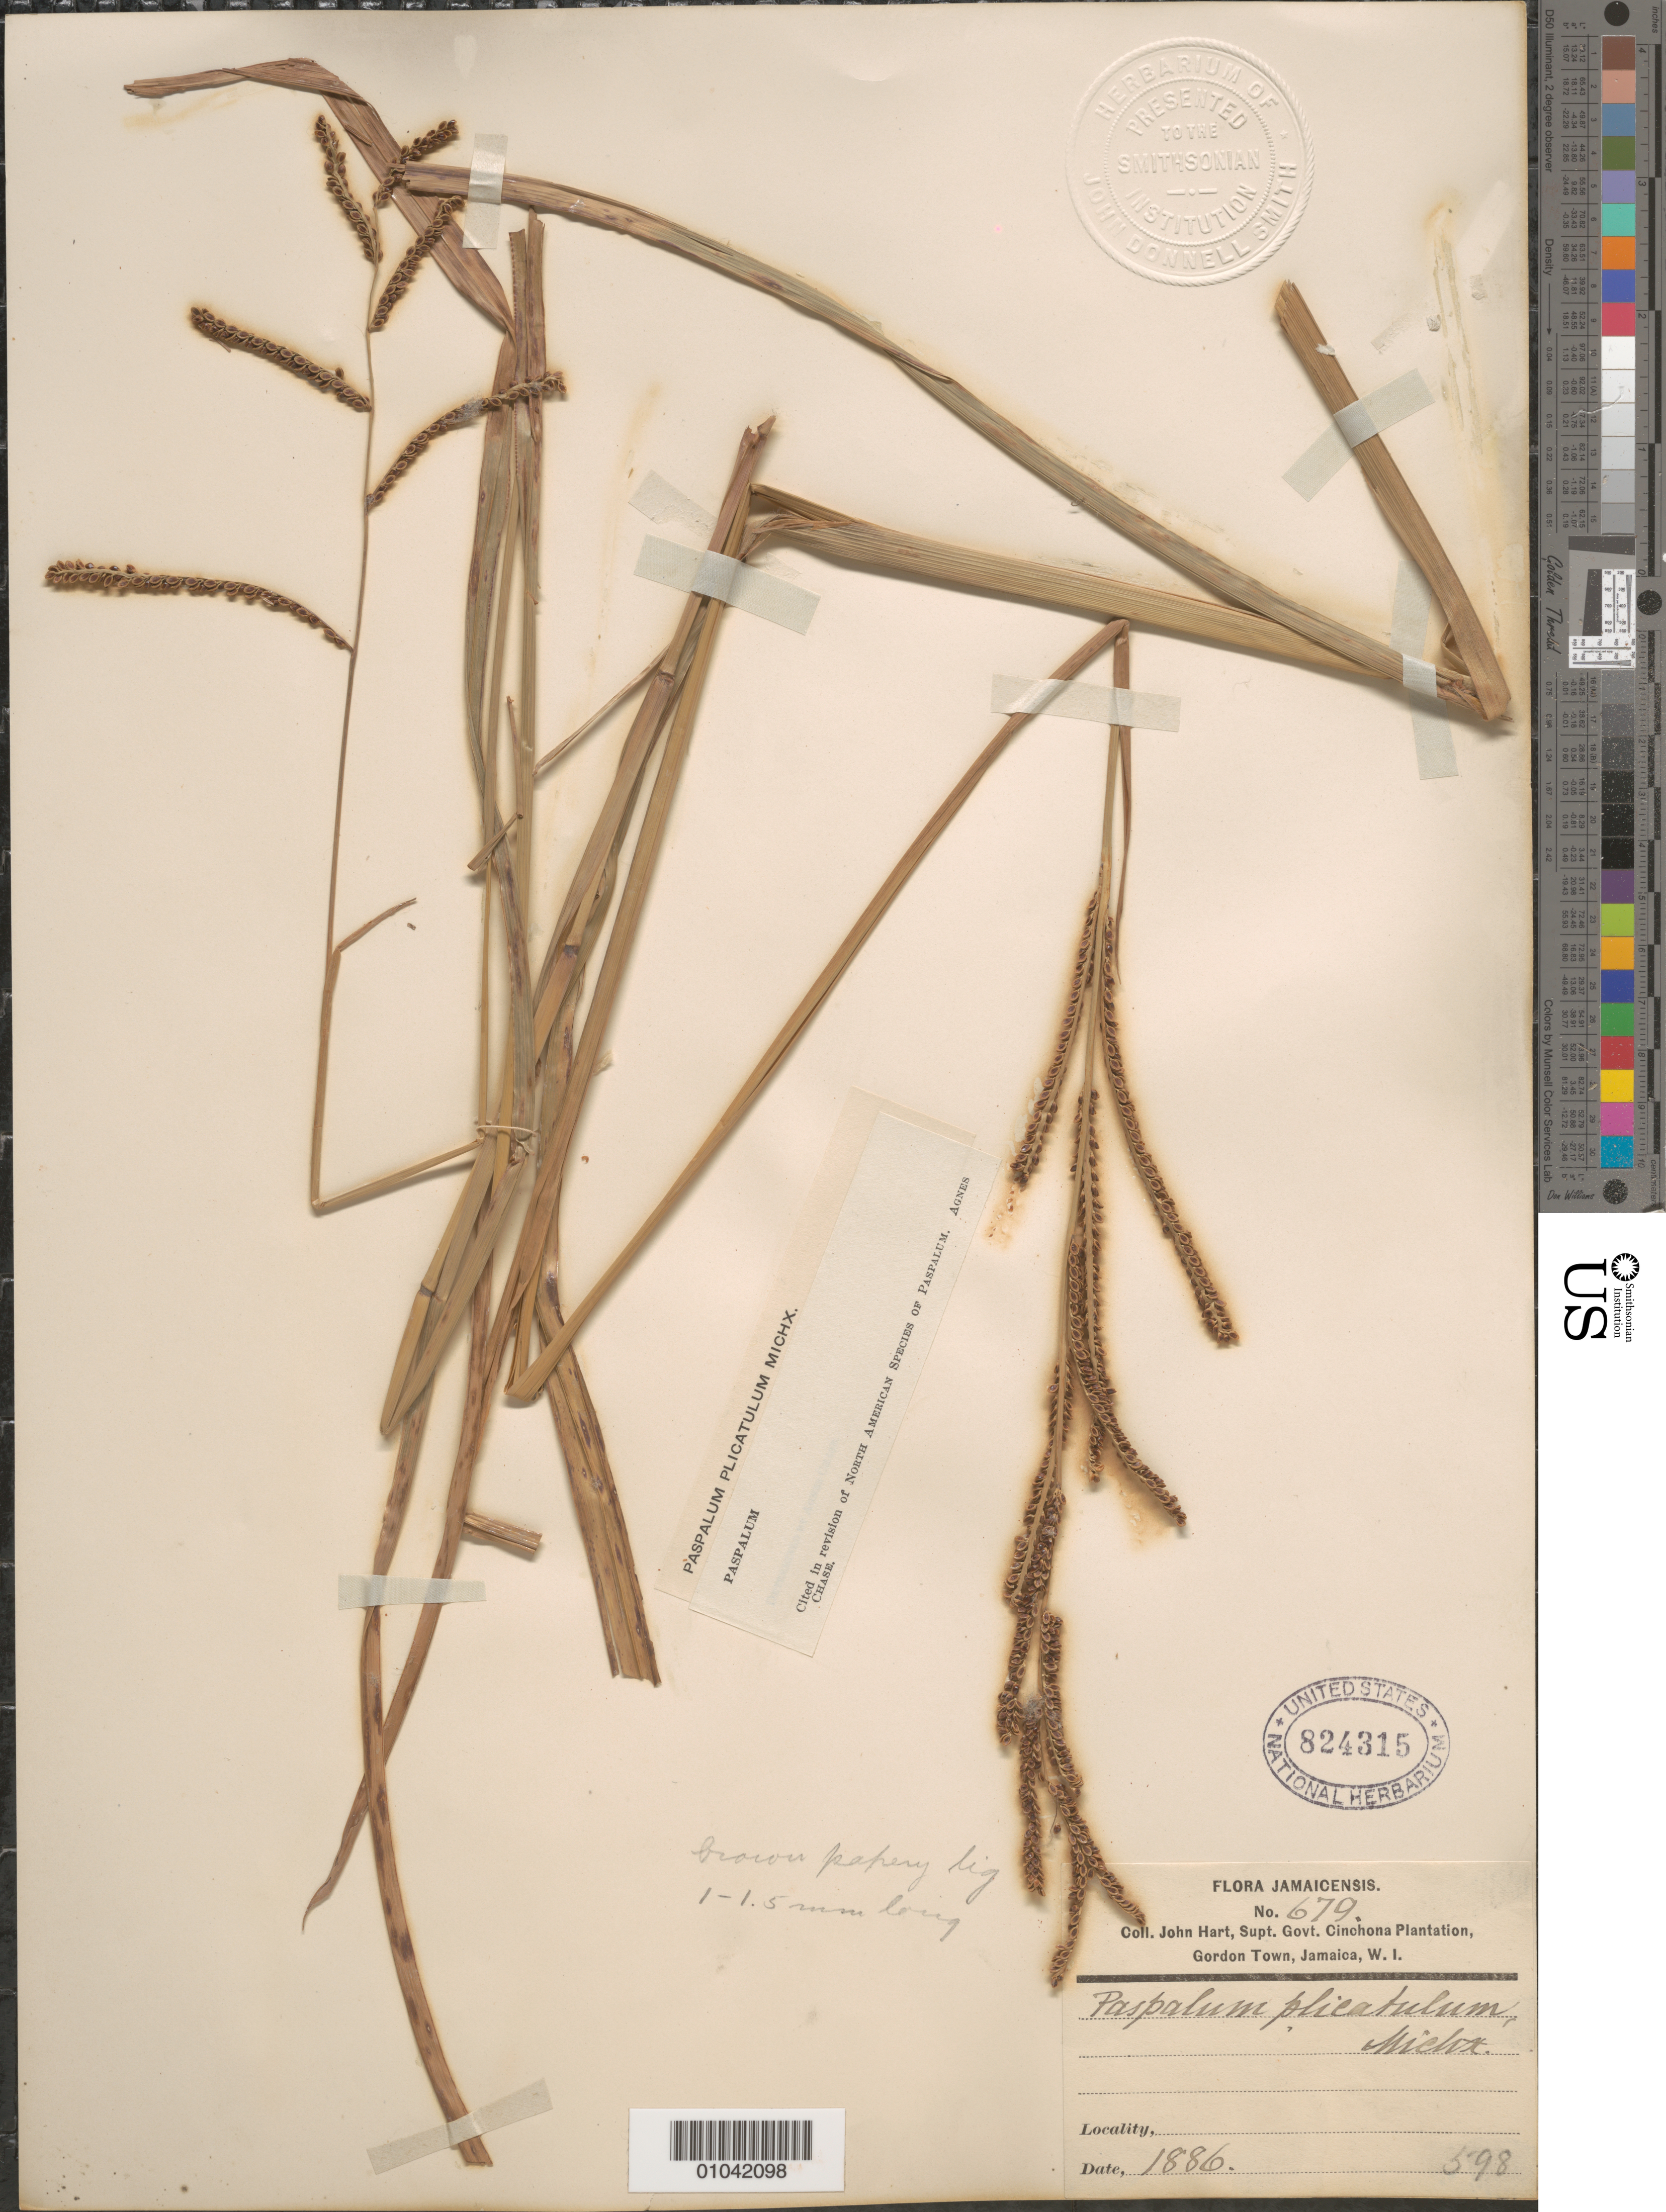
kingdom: Plantae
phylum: Tracheophyta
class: Liliopsida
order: Poales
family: Poaceae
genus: Paspalum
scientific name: Paspalum plicatulum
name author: Michx.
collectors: J. Hart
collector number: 679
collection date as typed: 1886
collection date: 1886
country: Jamaica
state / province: Saint Andrew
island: Jamaica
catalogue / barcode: US 824315